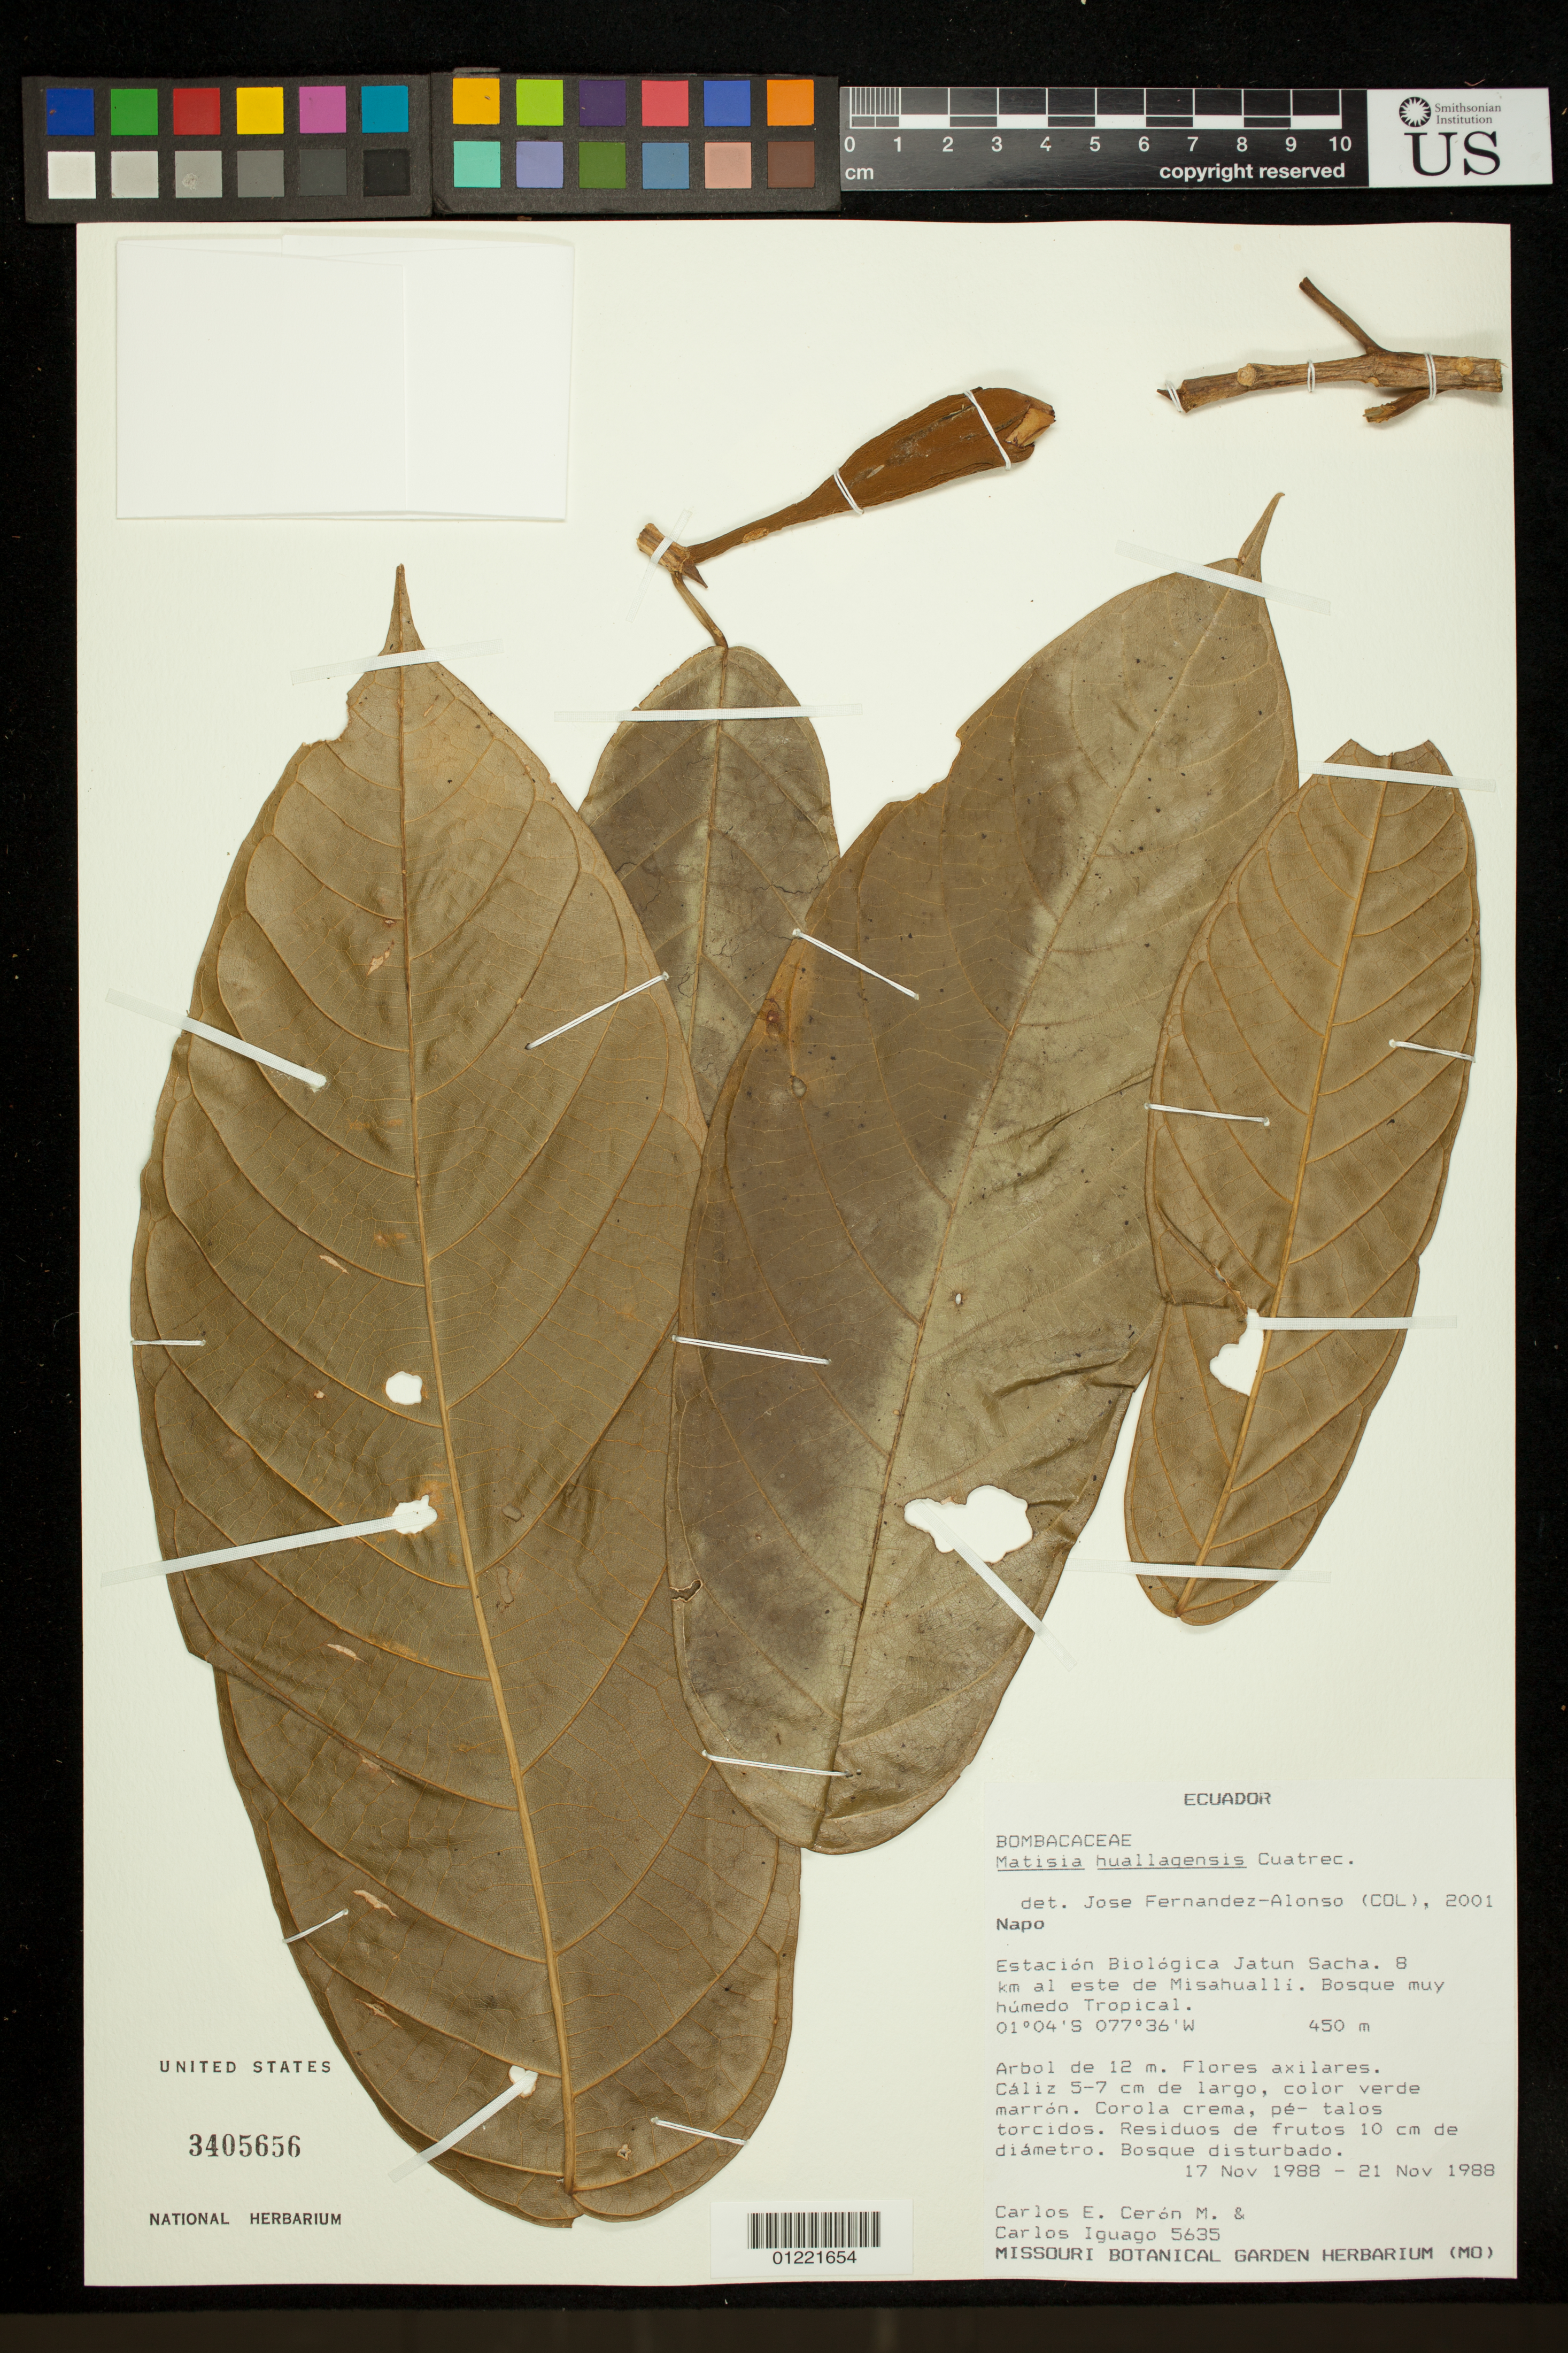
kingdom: Plantae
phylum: Tracheophyta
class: Magnoliopsida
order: Malvales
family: Malvaceae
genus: Matisia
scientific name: Matisia huallagensis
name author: Cuatrec.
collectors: E. Carlos, M. Ceron & C. Iguago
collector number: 5635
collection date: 1988-11-17/1988-11-21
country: Ecuador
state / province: Napo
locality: Estacion Biologica Jatun Sacha. 8 km al este de Misahualli.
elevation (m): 450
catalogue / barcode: US 3405656